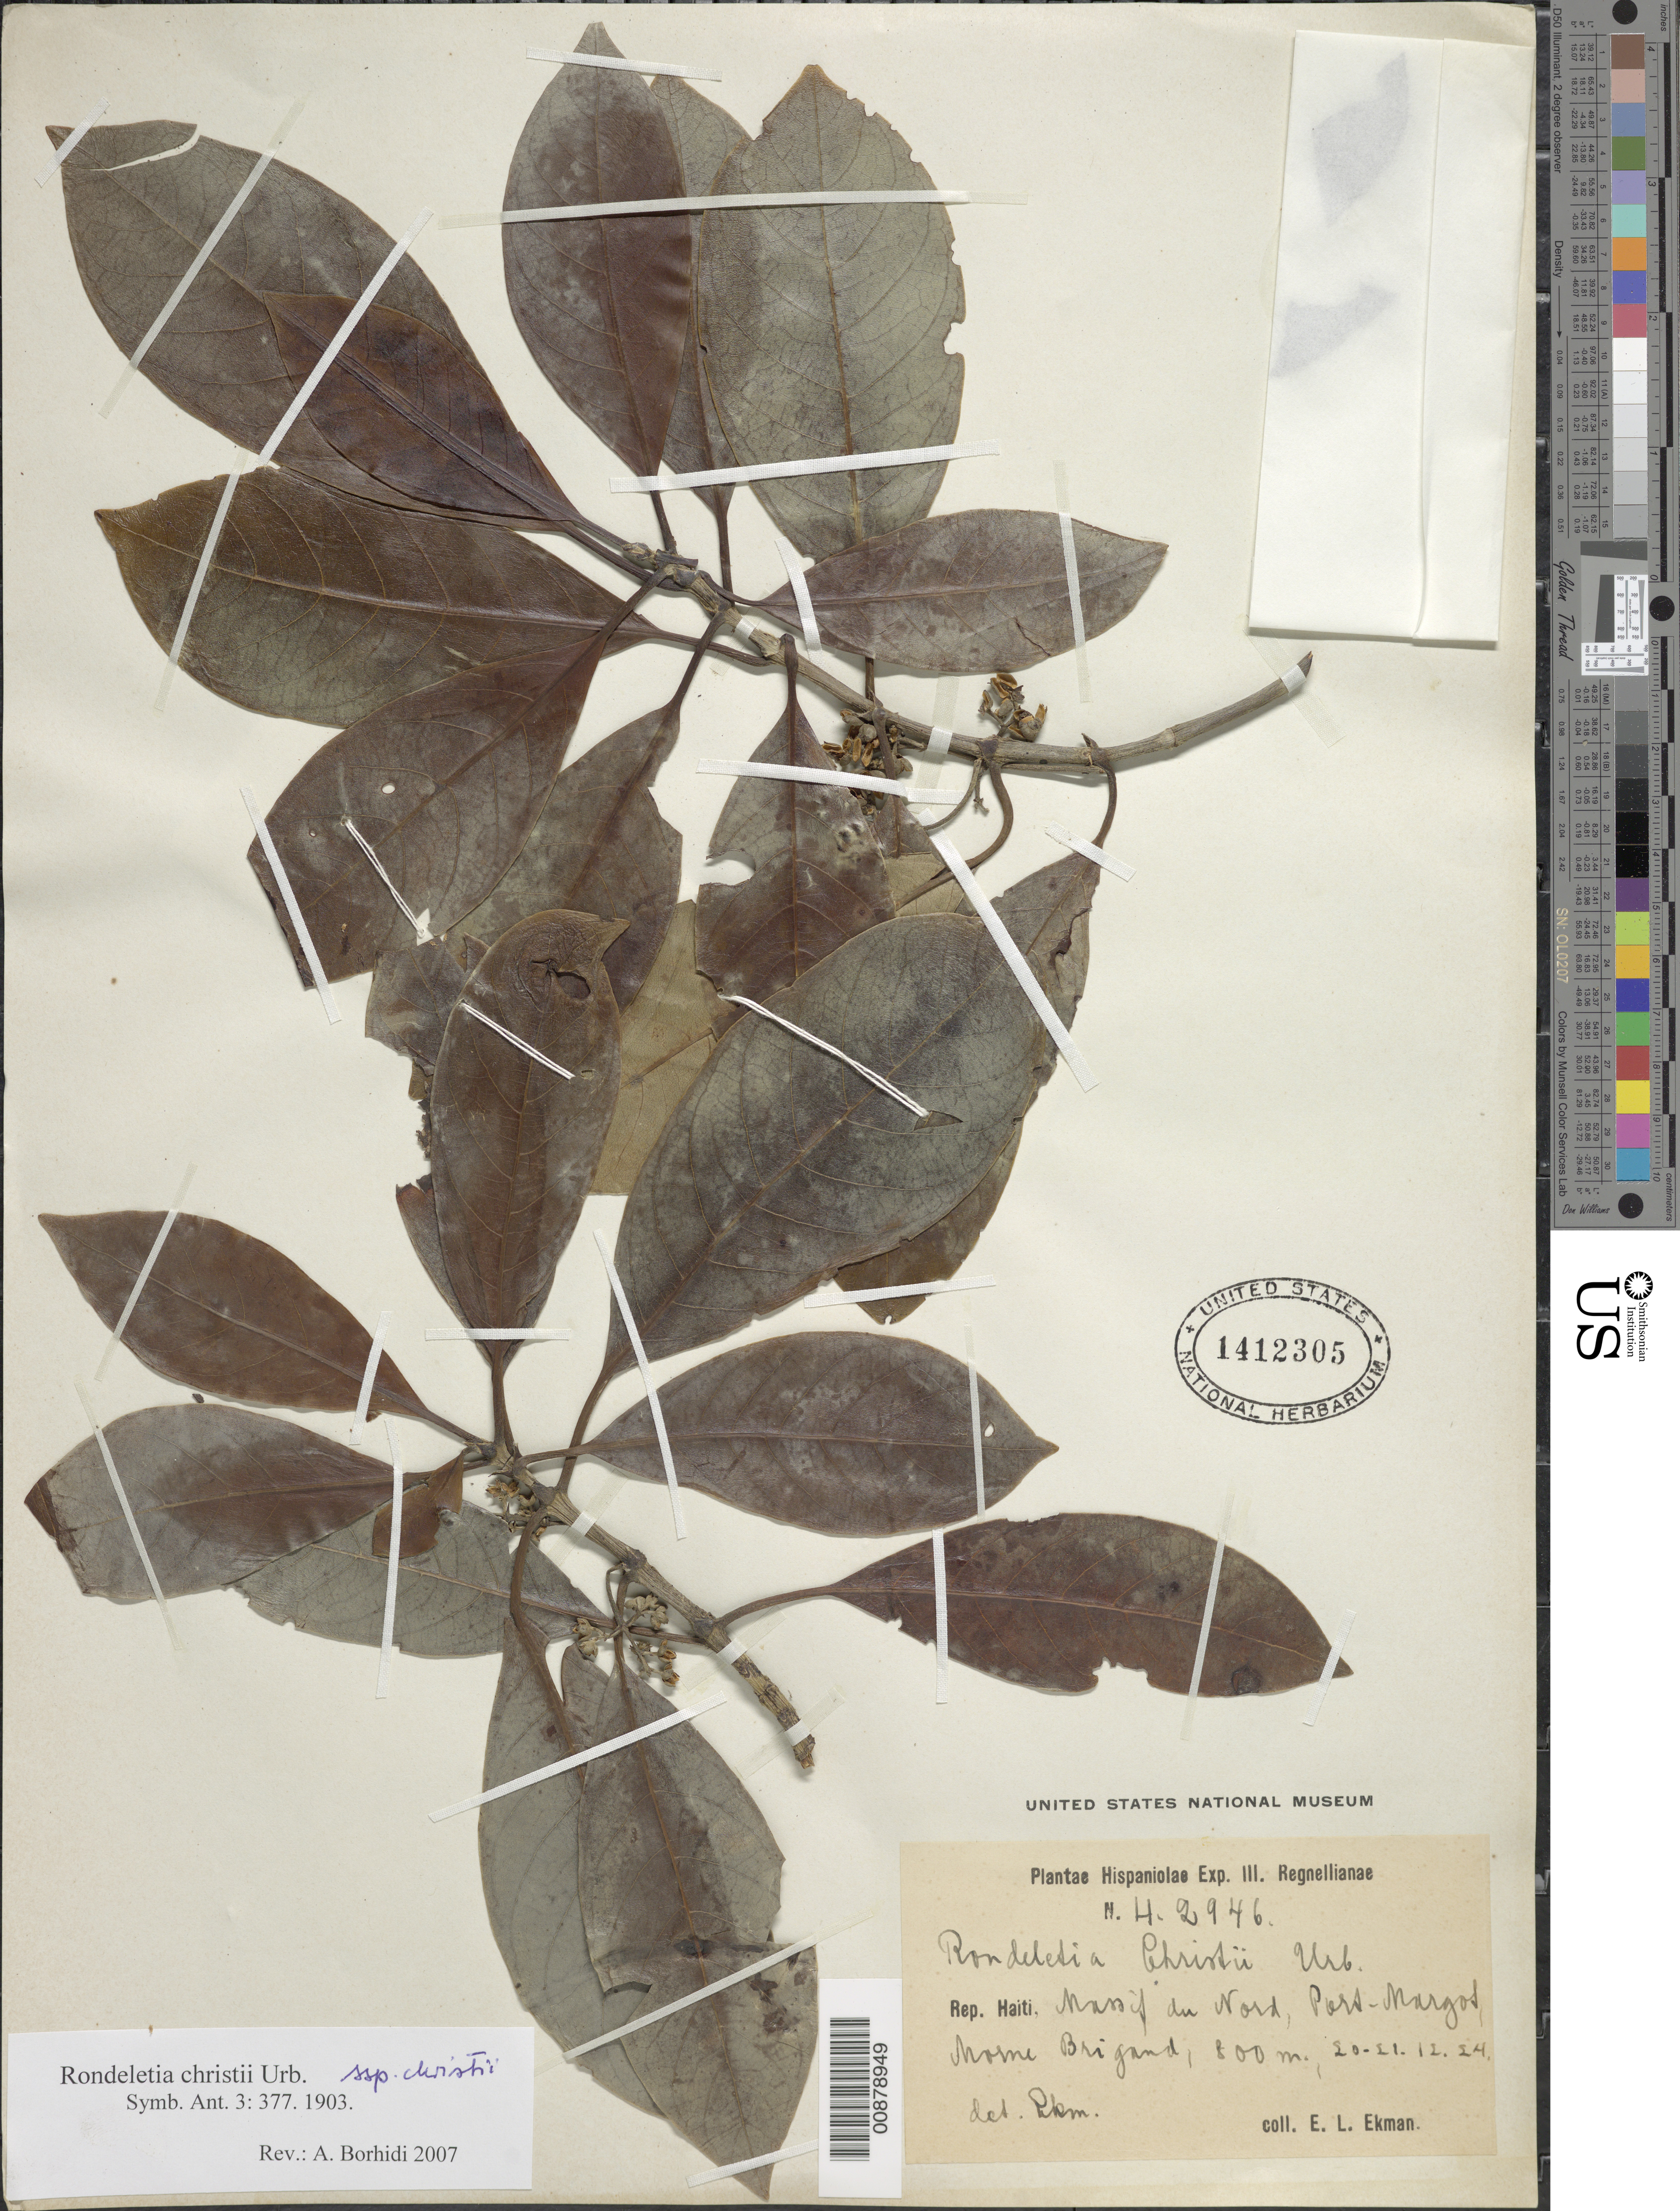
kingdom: Plantae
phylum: Tracheophyta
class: Magnoliopsida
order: Gentianales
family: Rubiaceae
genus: Rondeletia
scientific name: Rondeletia christii subsp. christii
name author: Urb.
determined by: Borhidi, Attila L.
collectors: E. L. Ekman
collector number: H 2946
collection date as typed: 20 Dec 1924 to 21 Dec 1924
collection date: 1924-12-20/1924-12-21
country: Haiti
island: Hispaniola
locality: Massif du Nord, Port Margot, Morne Brigand.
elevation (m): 800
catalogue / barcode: US 1412305